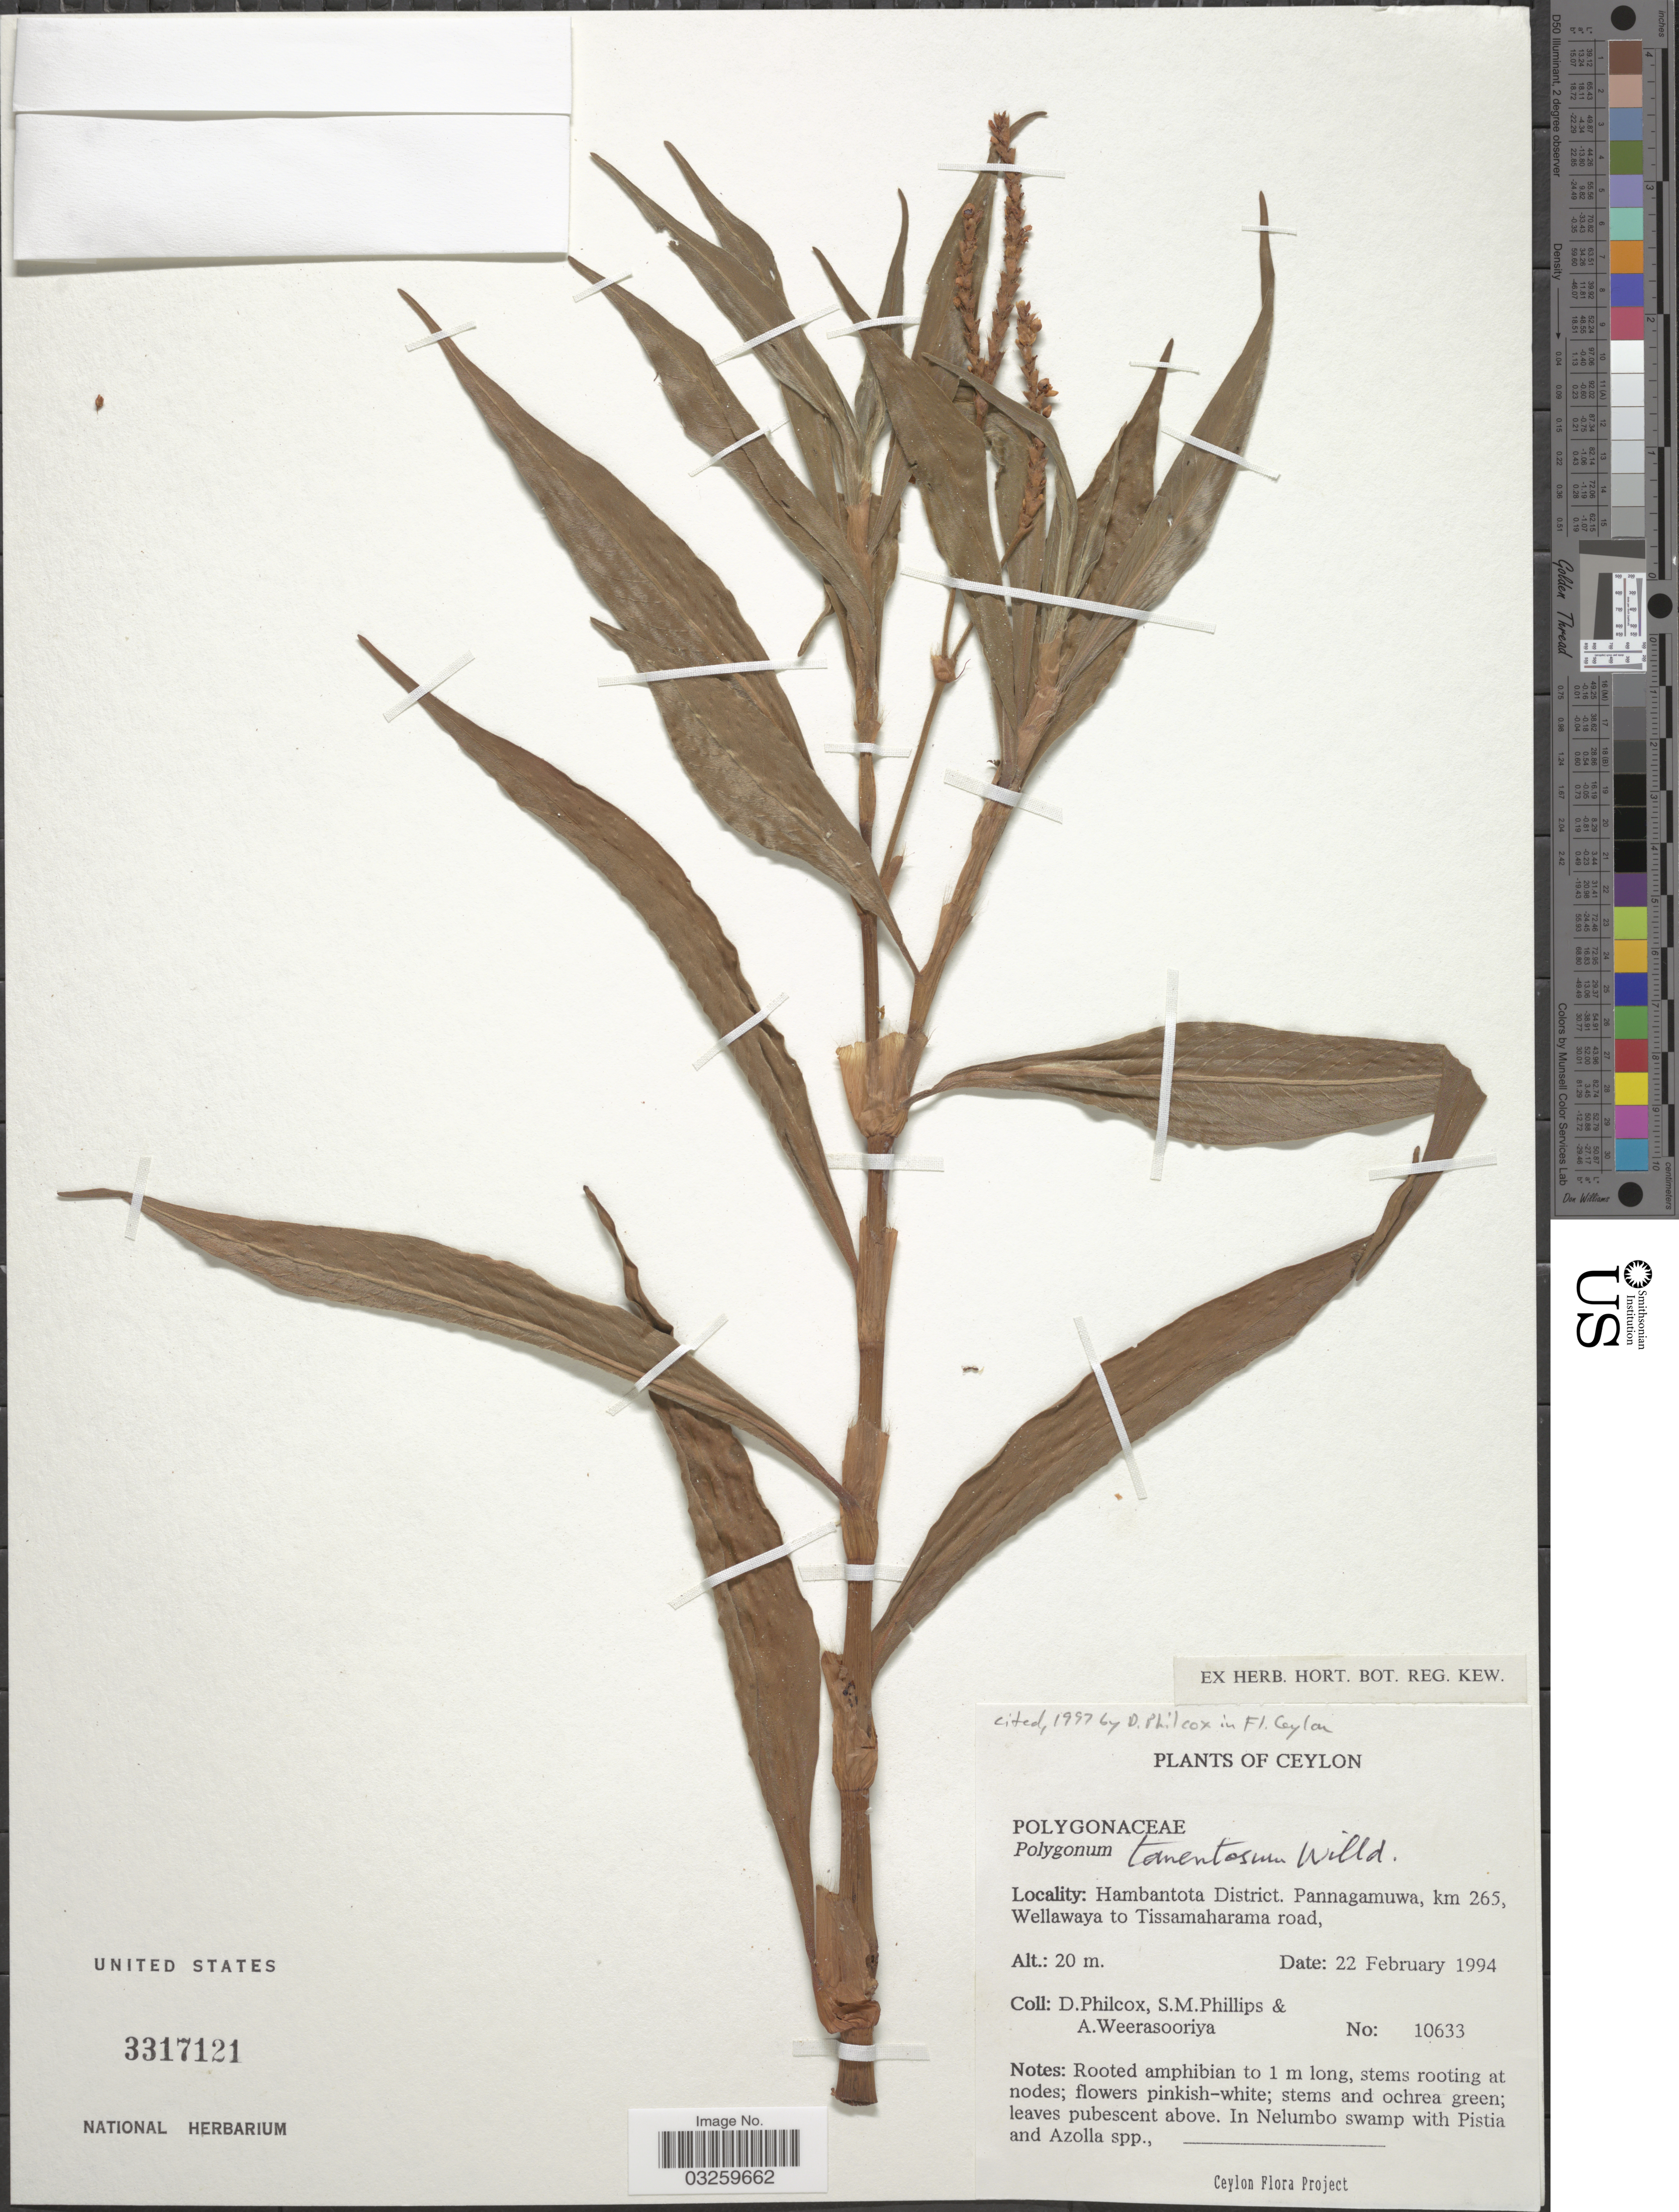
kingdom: Plantae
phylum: Tracheophyta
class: Magnoliopsida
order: Caryophyllales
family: Polygonaceae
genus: Polygonum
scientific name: Polygonum tomentosum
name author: Willd.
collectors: D. Philcox, S. M. Phillips & A. Weerasooriya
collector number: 10633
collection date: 1994-02-22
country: Sri Lanka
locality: Ceylon. Hambantota District. Pannagamuuwa, km 265, Wellawaya to Tissamaharama road.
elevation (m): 20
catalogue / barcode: US 3317121